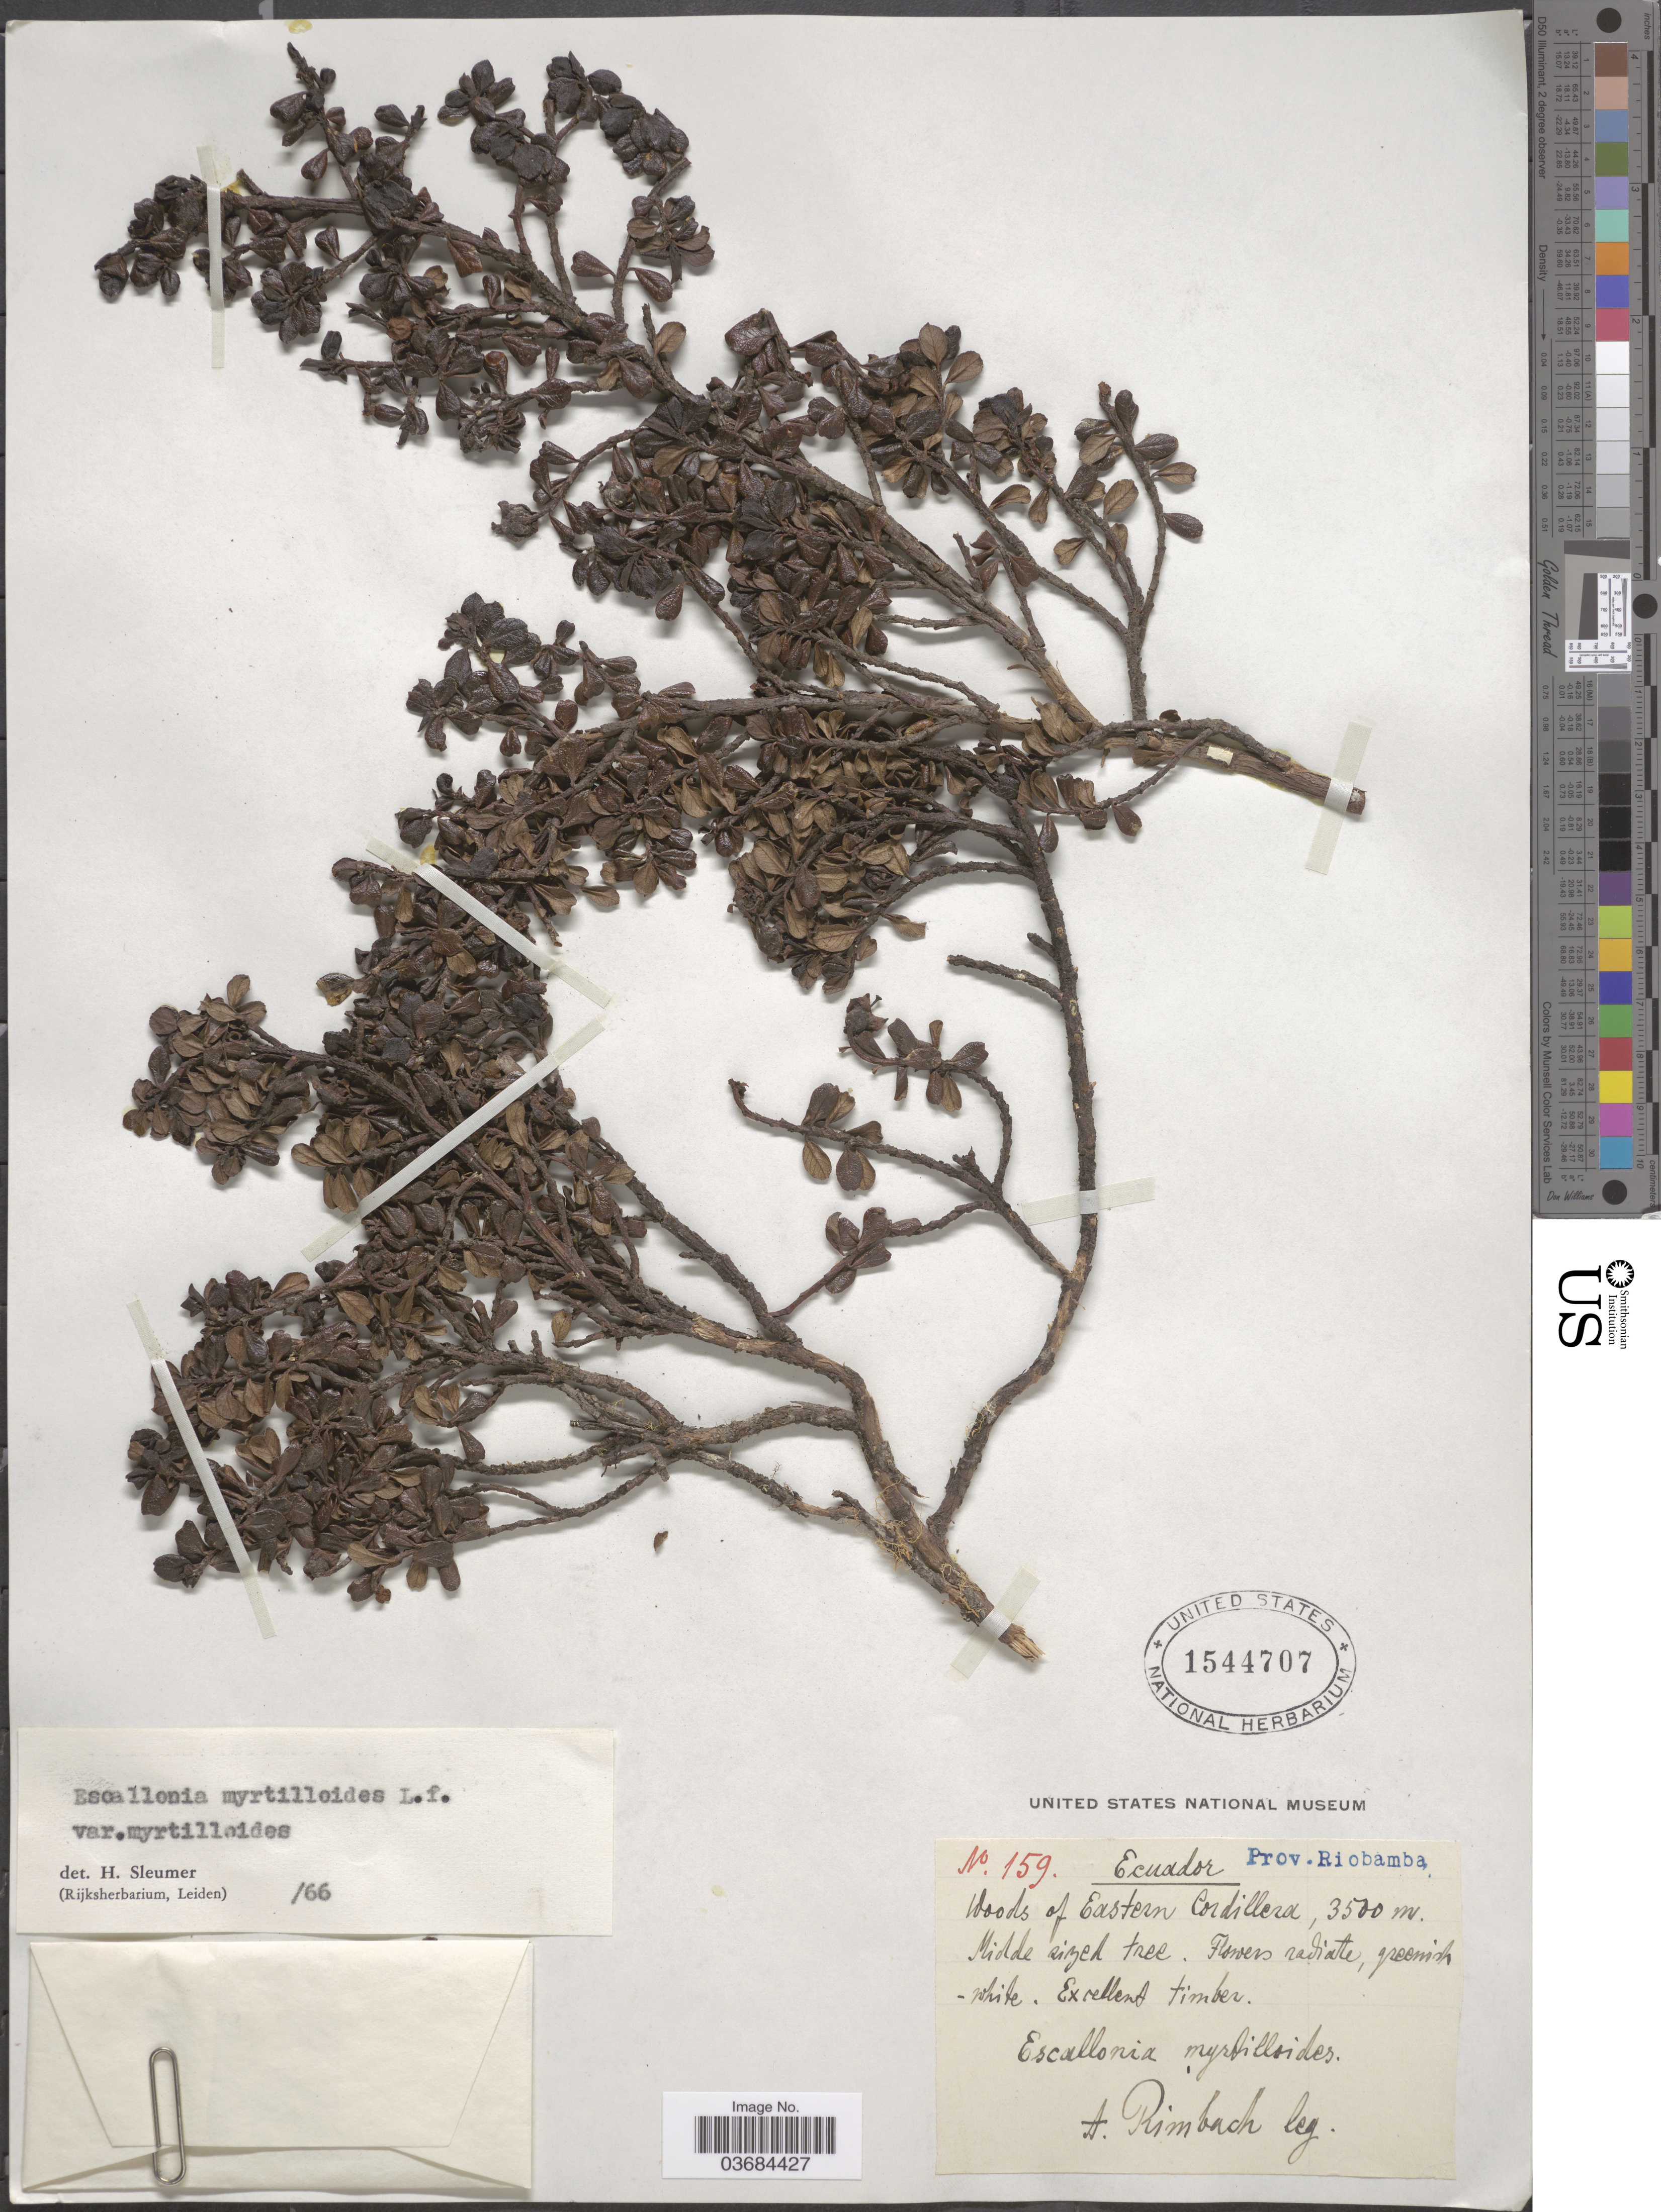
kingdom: Plantae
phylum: Tracheophyta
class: Magnoliopsida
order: Escalloniales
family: Escalloniaceae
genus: Escallonia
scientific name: Escallonia myrtilloides var. myrtilloides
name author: L. f.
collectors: A. Rimbach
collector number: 159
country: Ecuador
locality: Prov. Riobamba. Woods of Eastern Cordillera.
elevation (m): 3500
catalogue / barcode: US 1544707